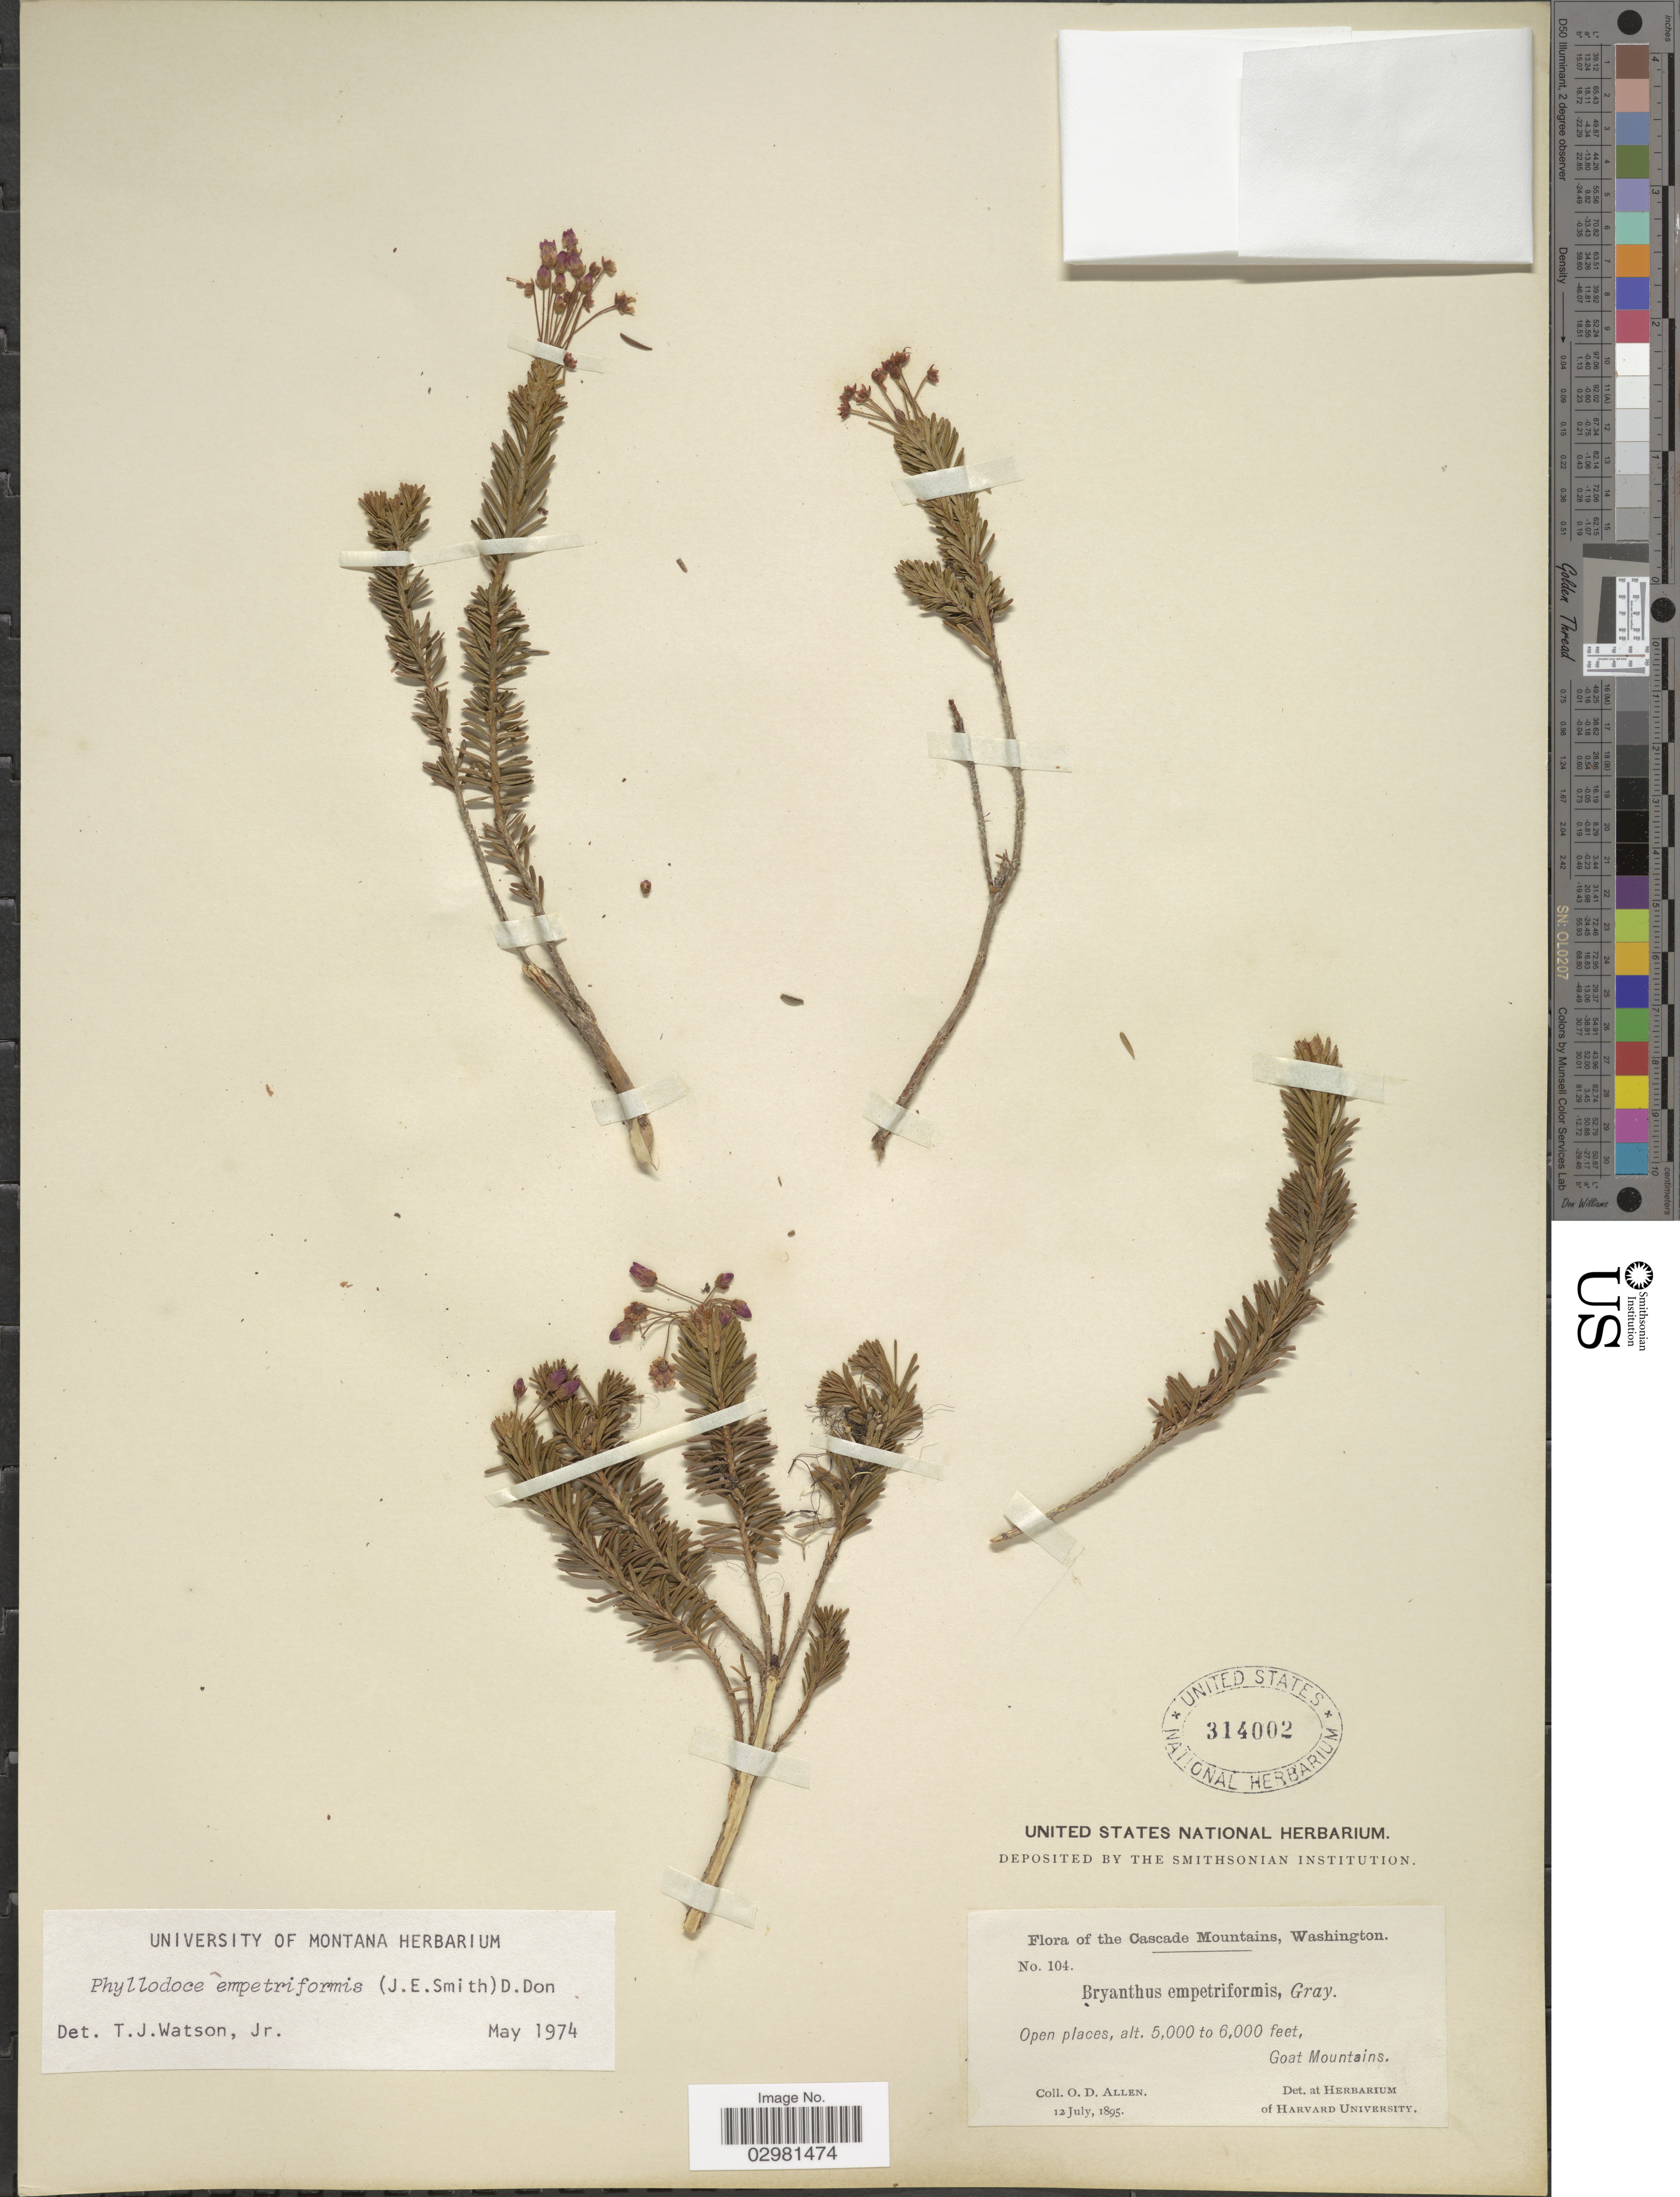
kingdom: Plantae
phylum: Tracheophyta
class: Magnoliopsida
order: Ericales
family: Ericaceae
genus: Phyllodoce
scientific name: Phyllodoce empetiformis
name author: (Small) D. Don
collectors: O. D. Allen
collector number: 104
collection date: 1895-07-12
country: United States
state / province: Washington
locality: The Cascade Mountains, Washington, Goat Mountains.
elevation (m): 1524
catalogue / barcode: US 314002